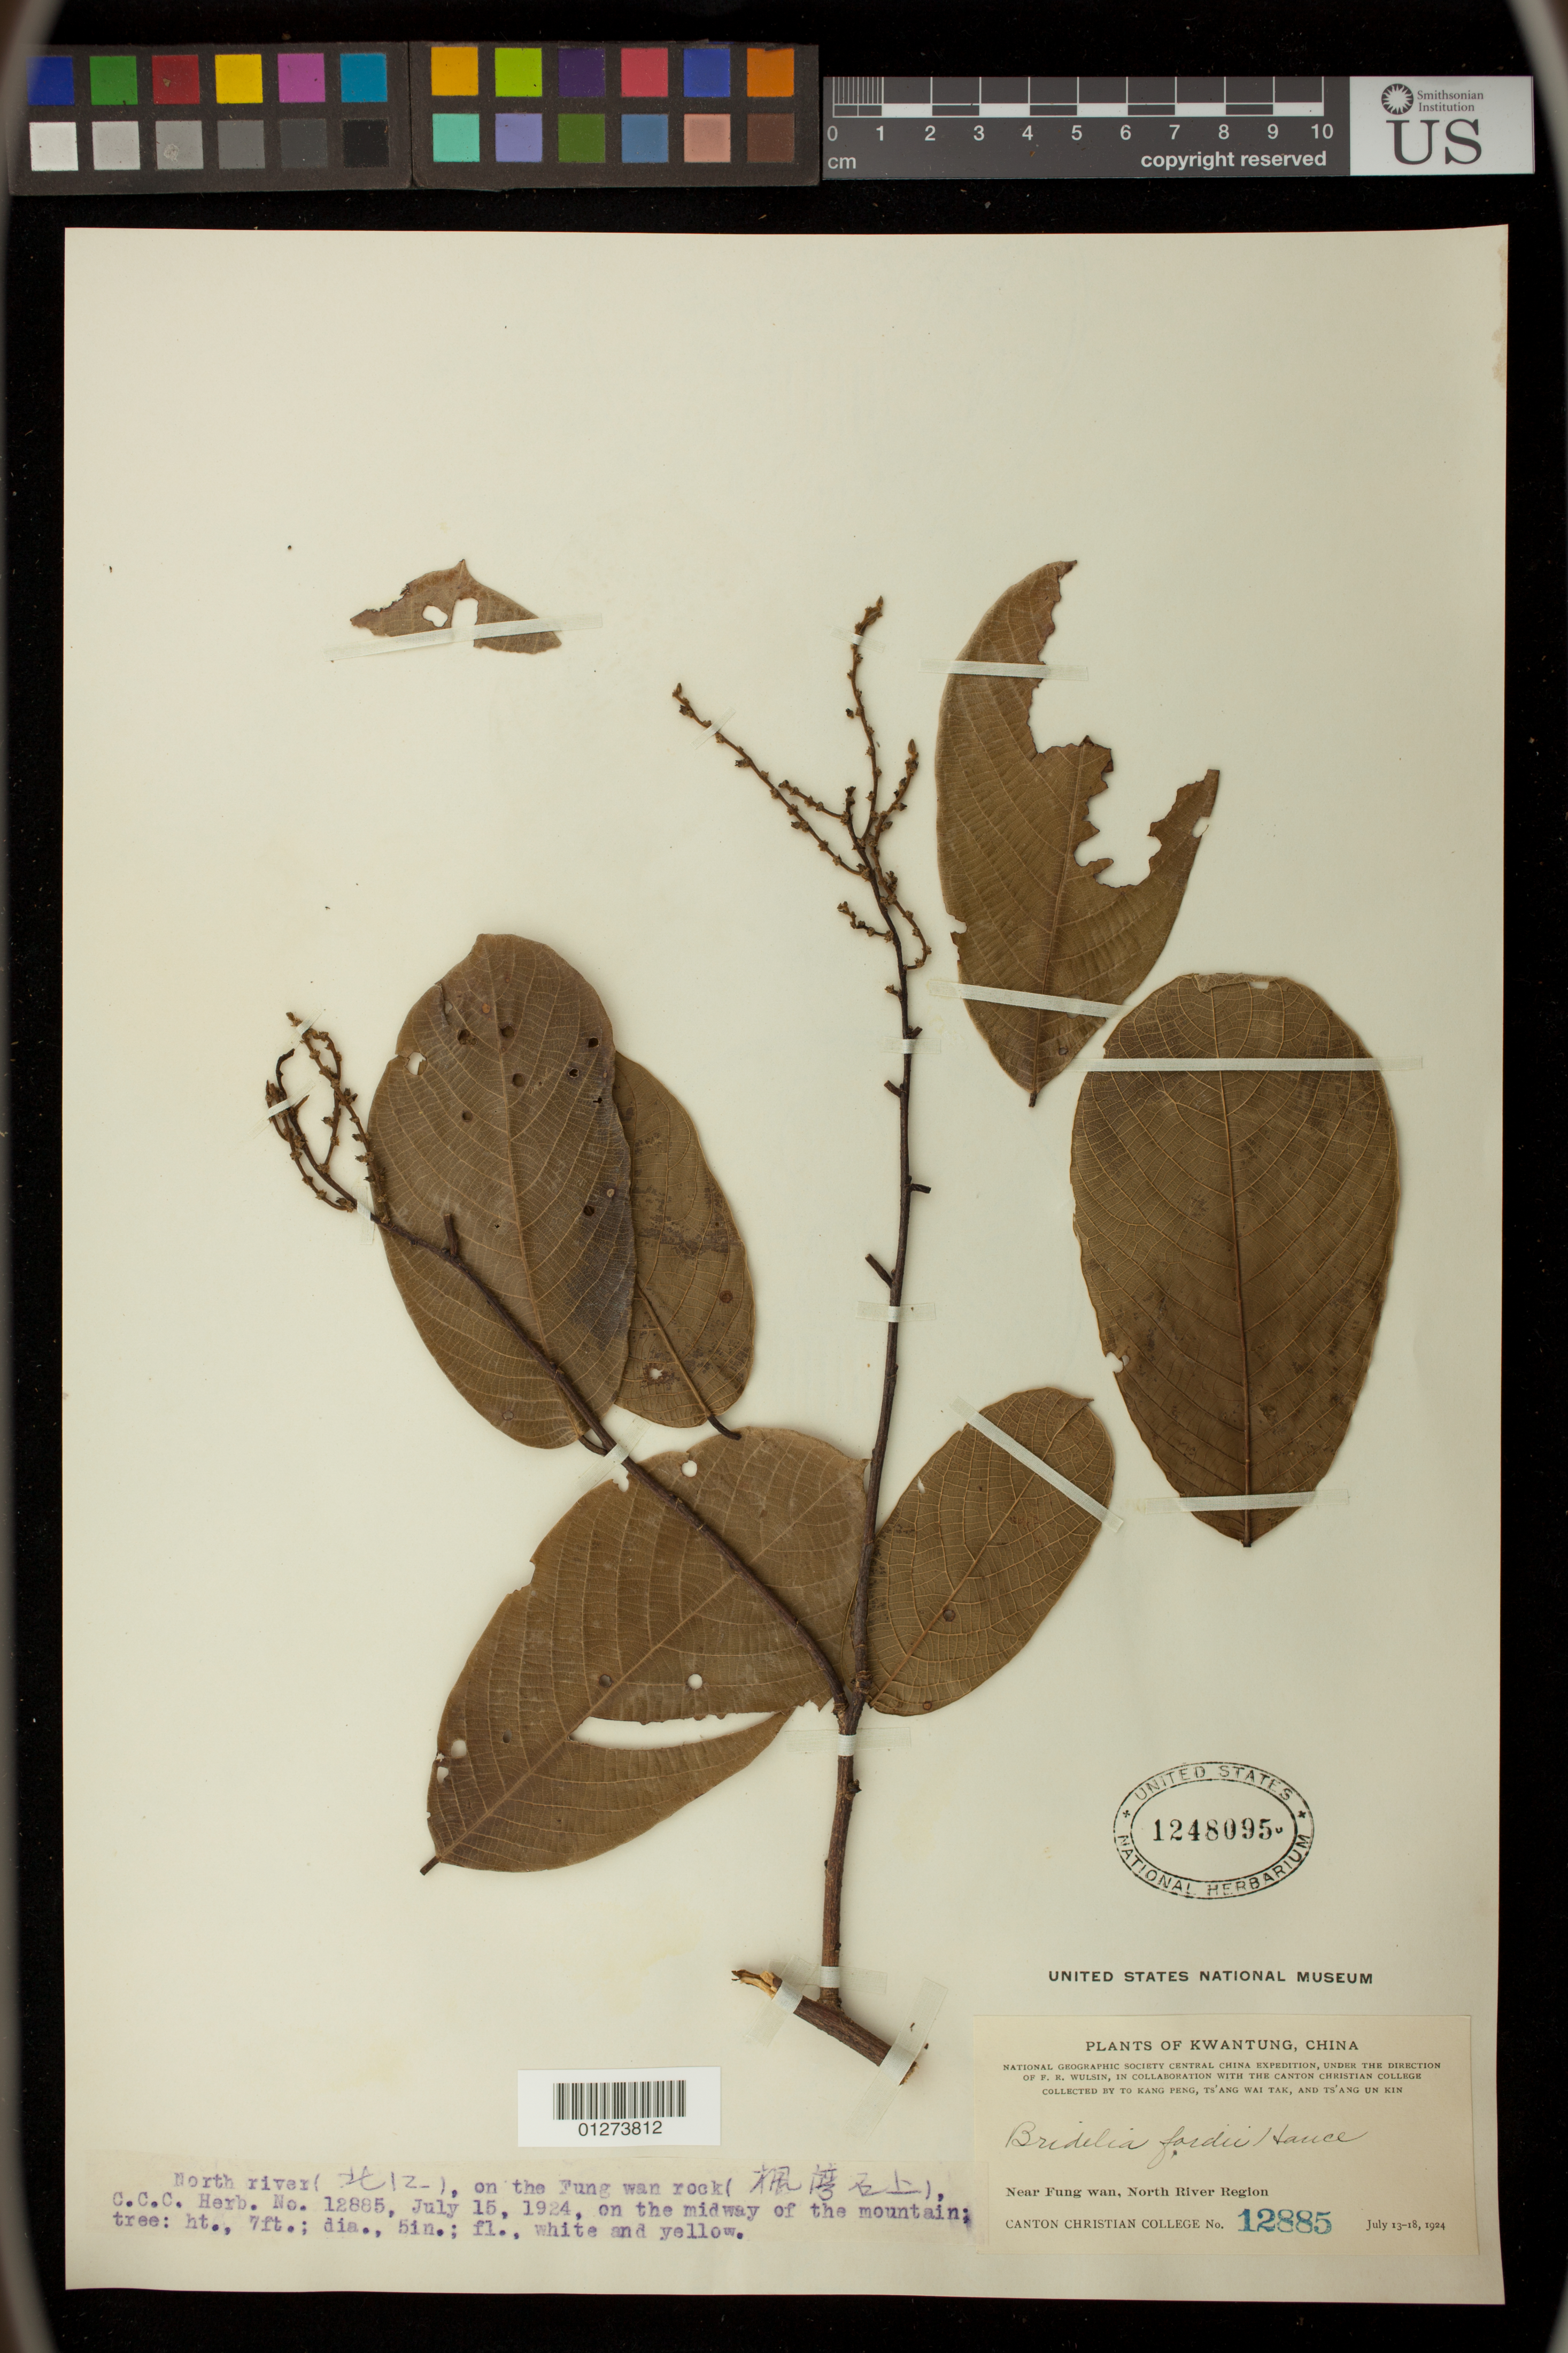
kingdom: Plantae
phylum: Tracheophyta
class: Magnoliopsida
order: Malpighiales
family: Phyllanthaceae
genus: Bridelia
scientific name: Bridelia retusa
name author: (L.) A. Juss.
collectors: T. K. Peng, T. Tak & T. Kin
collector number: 12885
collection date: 1924-07-15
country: China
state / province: Guangdong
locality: North River, on the Fung wan rock, CCC. Kwantung.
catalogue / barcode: US 1248095